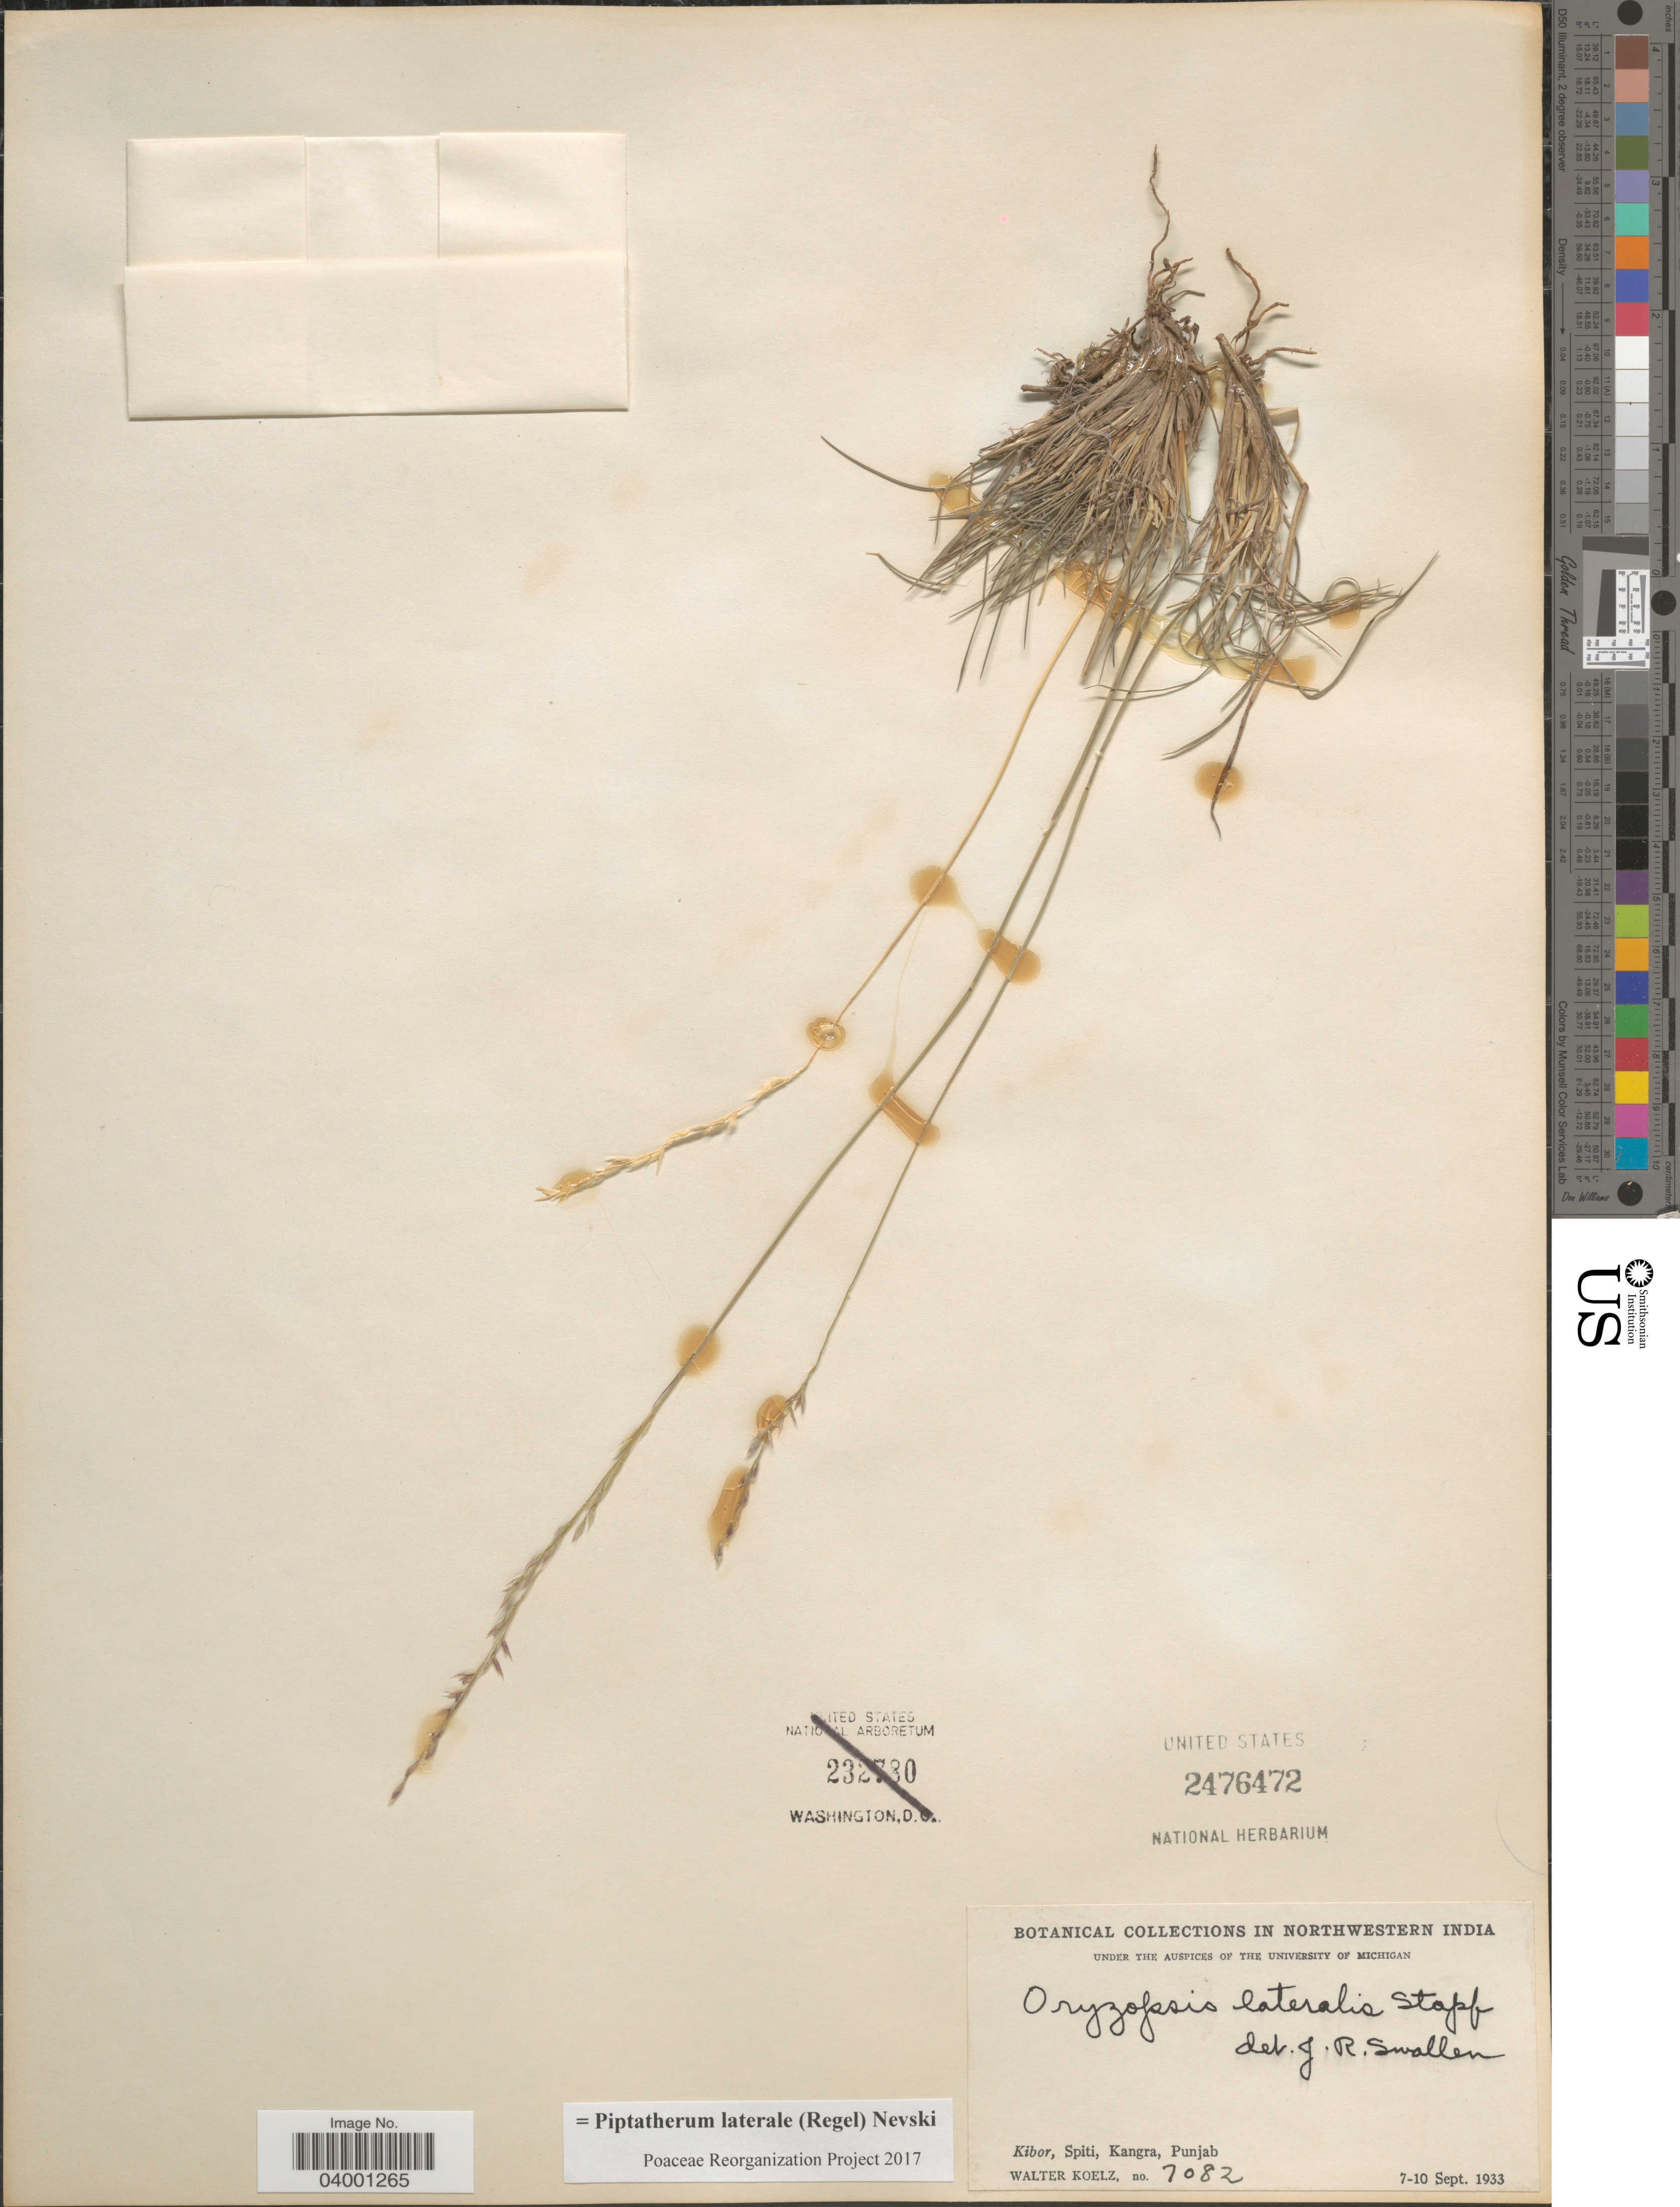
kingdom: Plantae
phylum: Tracheophyta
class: Liliopsida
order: Poales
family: Poaceae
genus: Piptatherum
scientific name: Piptatherum laterale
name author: (Munro ex Regel) Munro ex Nevski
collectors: W. N. Koelz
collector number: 7082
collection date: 1933-09-07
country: India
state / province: Punjab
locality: In Northwestern India. Kibor, Spiti, Kangra.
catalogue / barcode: US 2476472